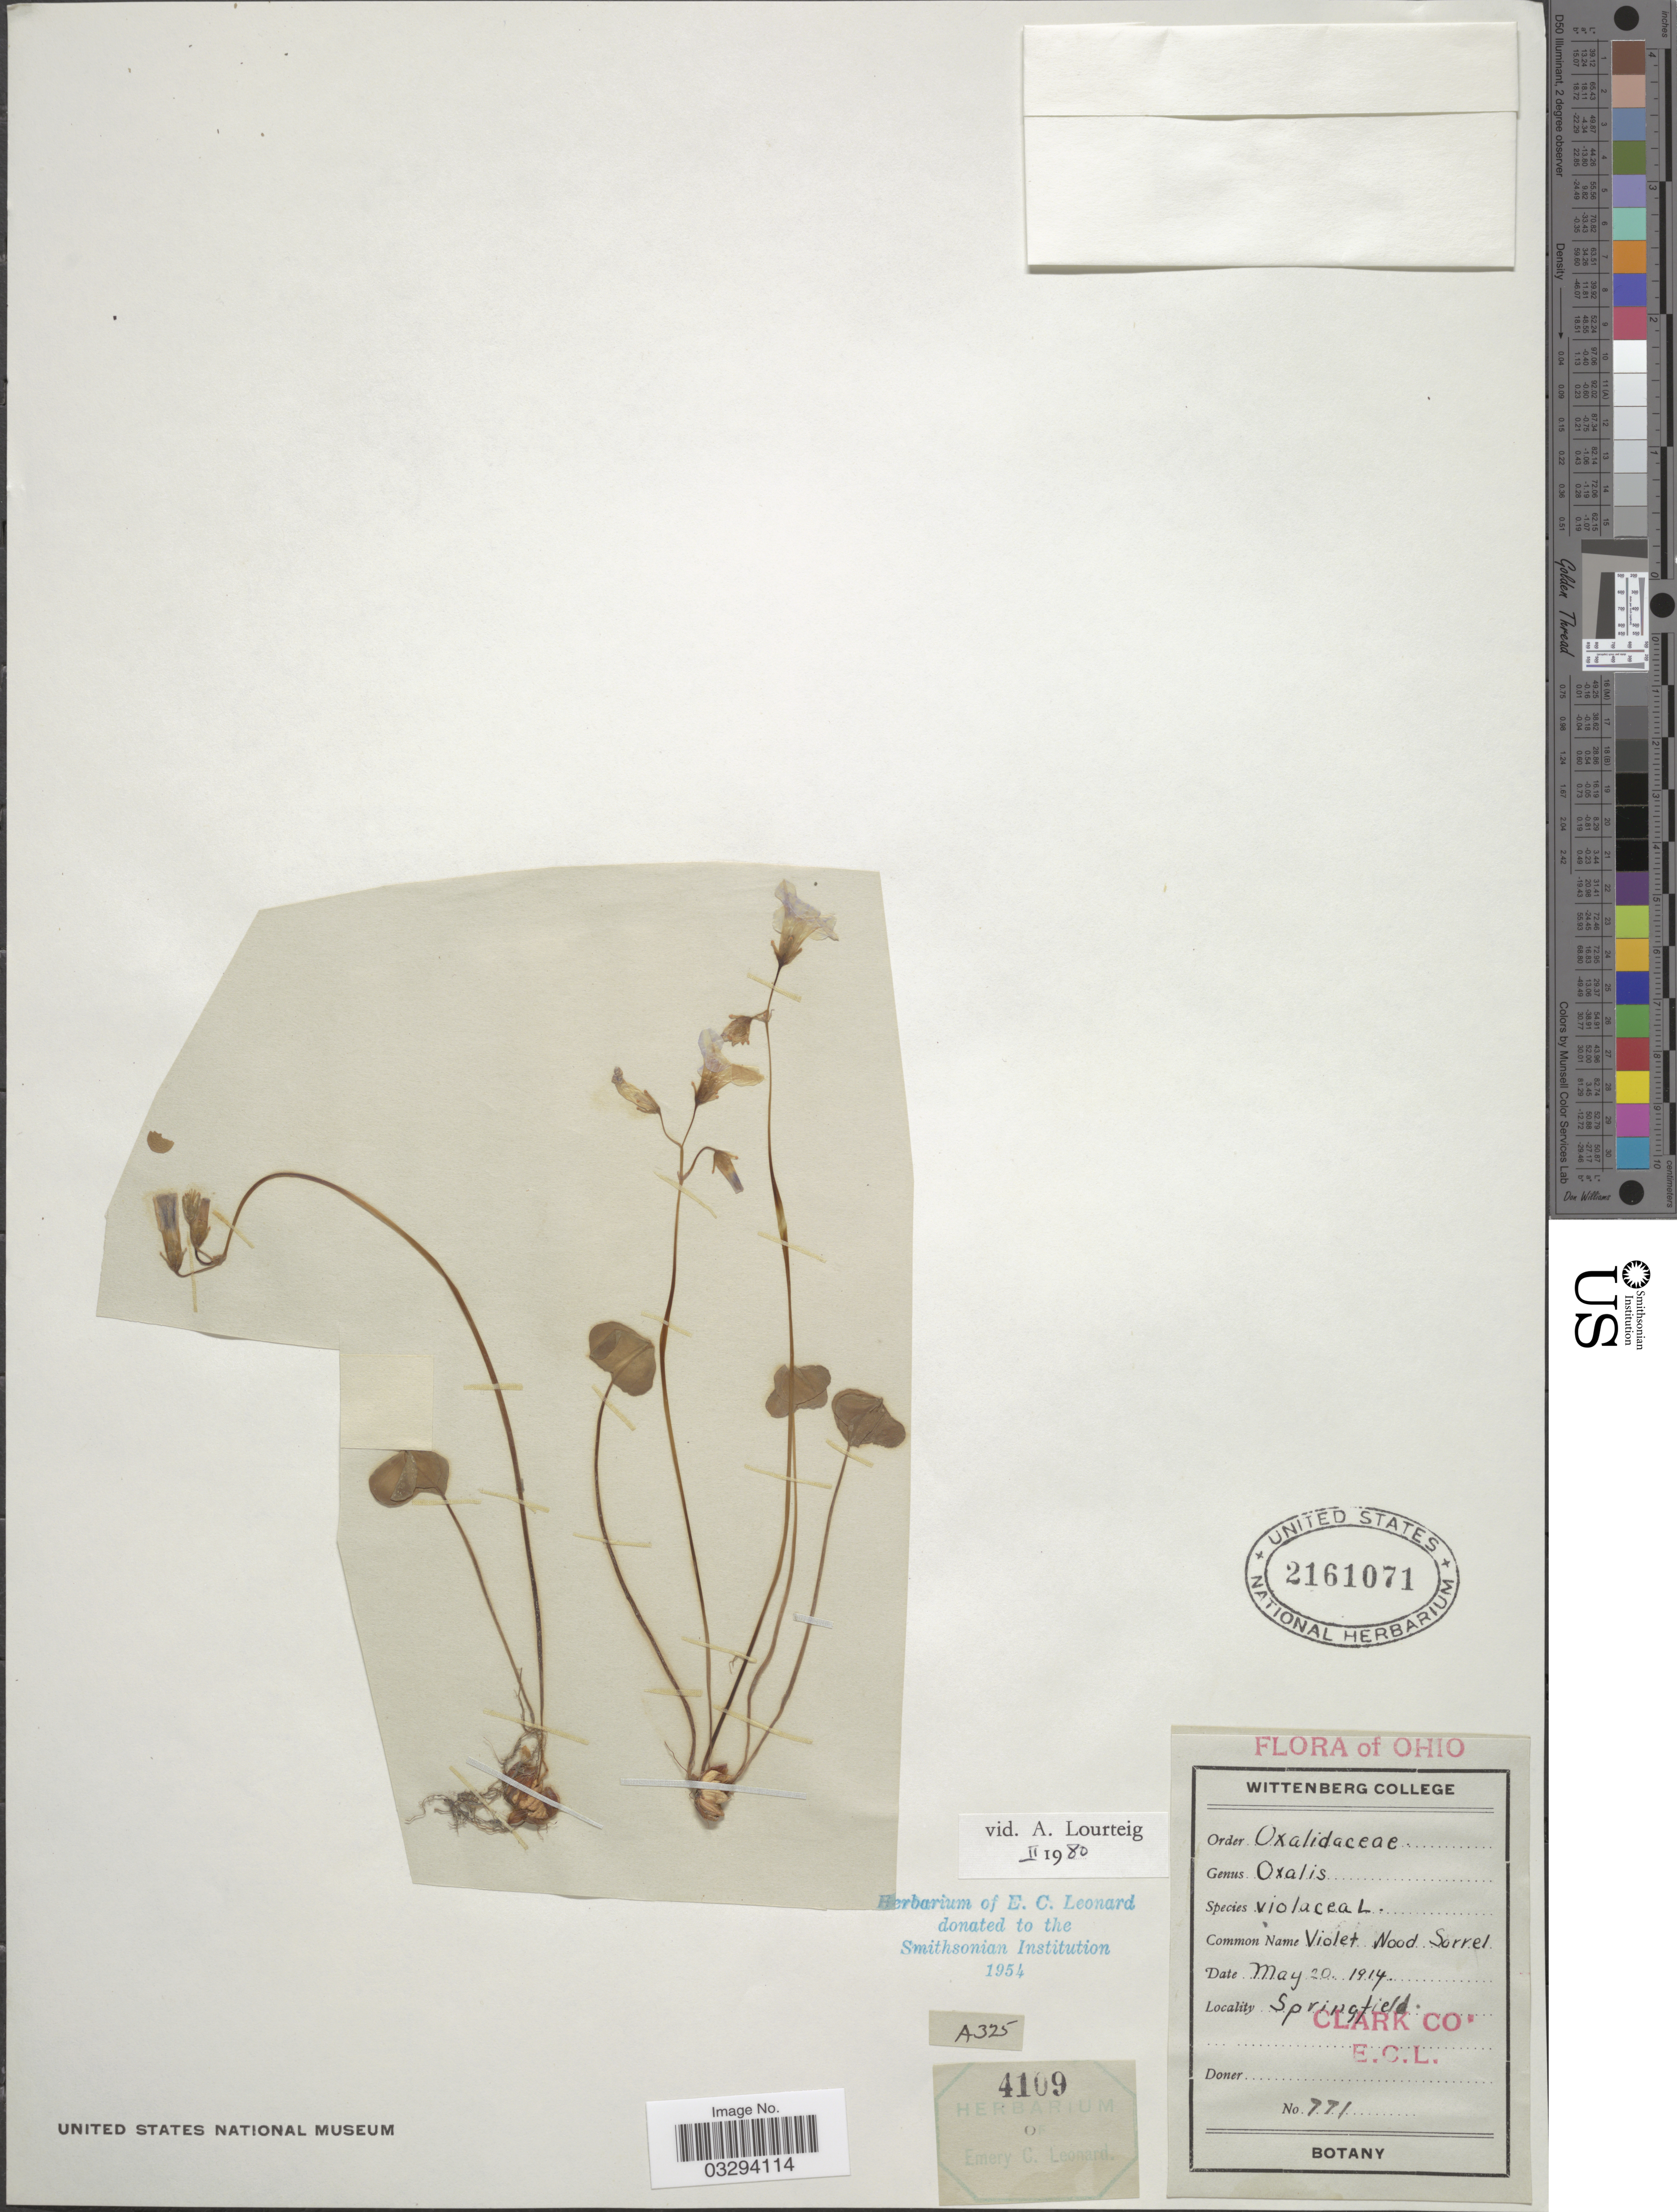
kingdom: Plantae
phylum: Tracheophyta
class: Magnoliopsida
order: Oxalidales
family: Oxalidaceae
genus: Oxalis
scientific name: Oxalis violacea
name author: L.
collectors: E. C. Leonard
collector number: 771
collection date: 1914-05-20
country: United States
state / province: Ohio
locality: Springfield. Clark Co.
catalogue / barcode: US 2161071